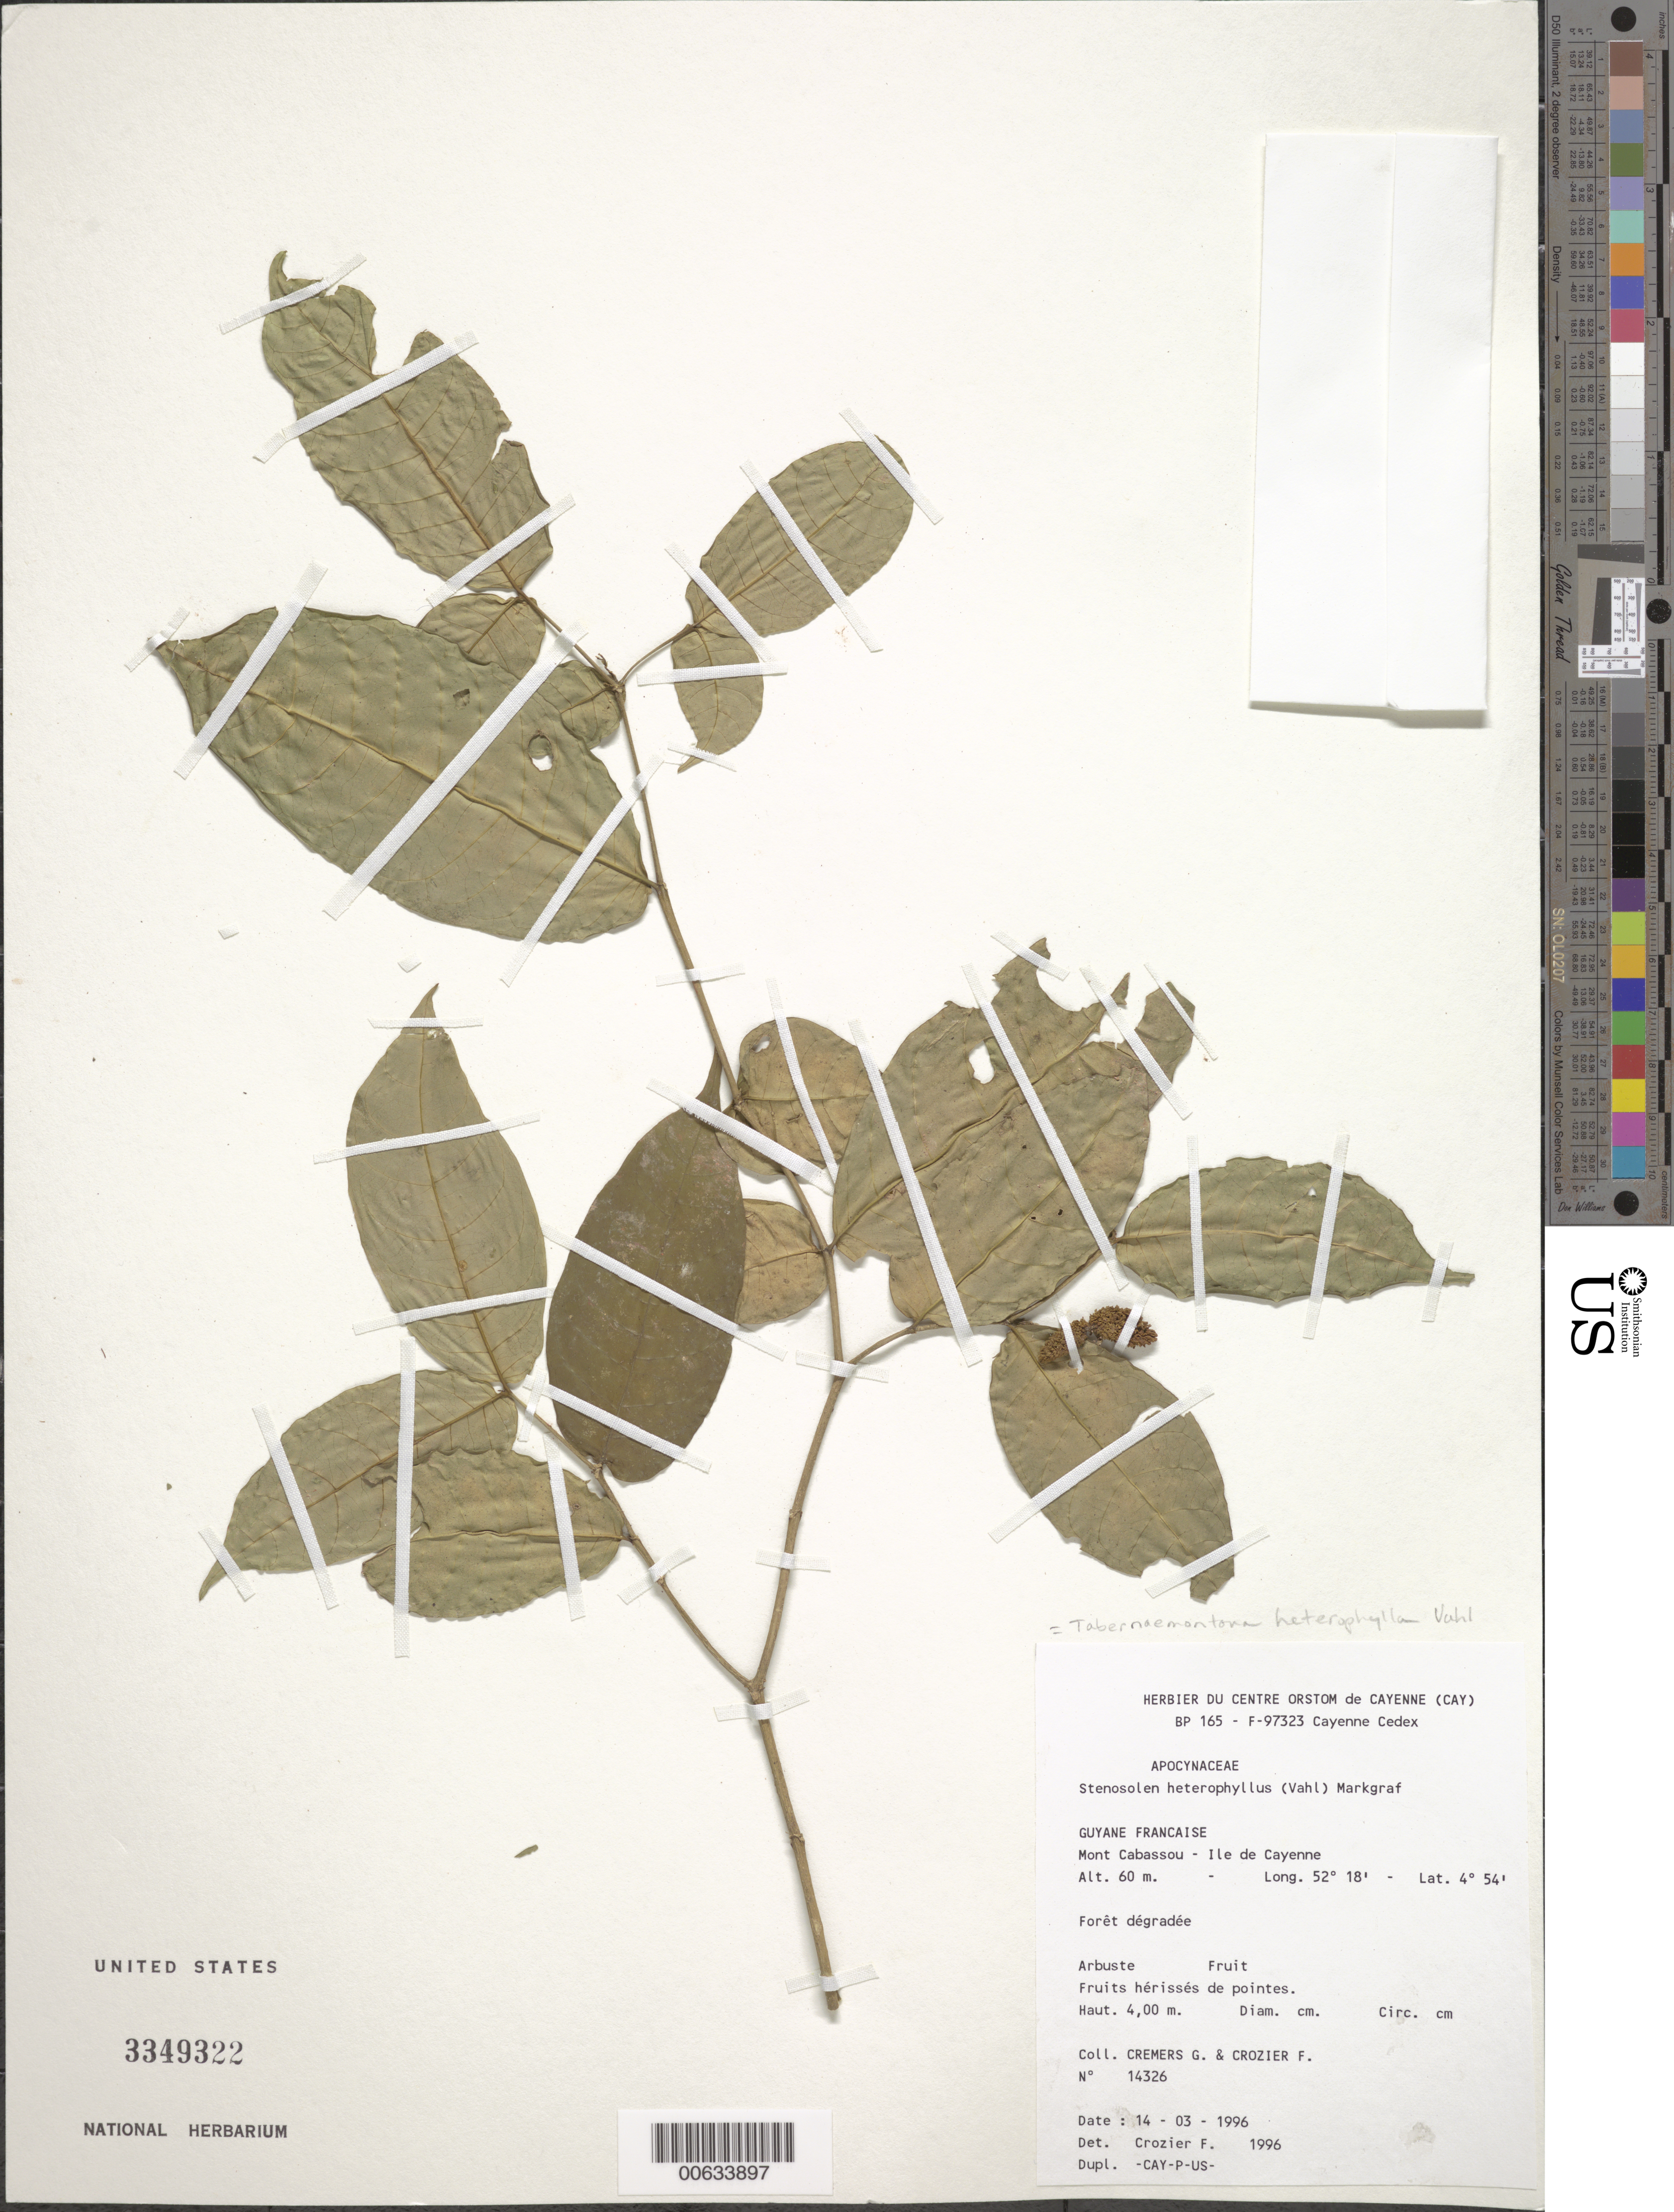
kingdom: Plantae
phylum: Tracheophyta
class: Magnoliopsida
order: Gentianales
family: Apocynaceae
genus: Tabernaemontana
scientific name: Tabernaemontana heterophylla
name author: Vahl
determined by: Crozier, F.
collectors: G. Cremers & F. Crozier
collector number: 14326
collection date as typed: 14-Mar-96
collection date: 1996-03-14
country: French Guiana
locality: Mont Cabassou, Ile de Cayenne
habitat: Forêt degradee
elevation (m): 60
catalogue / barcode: US 3349322